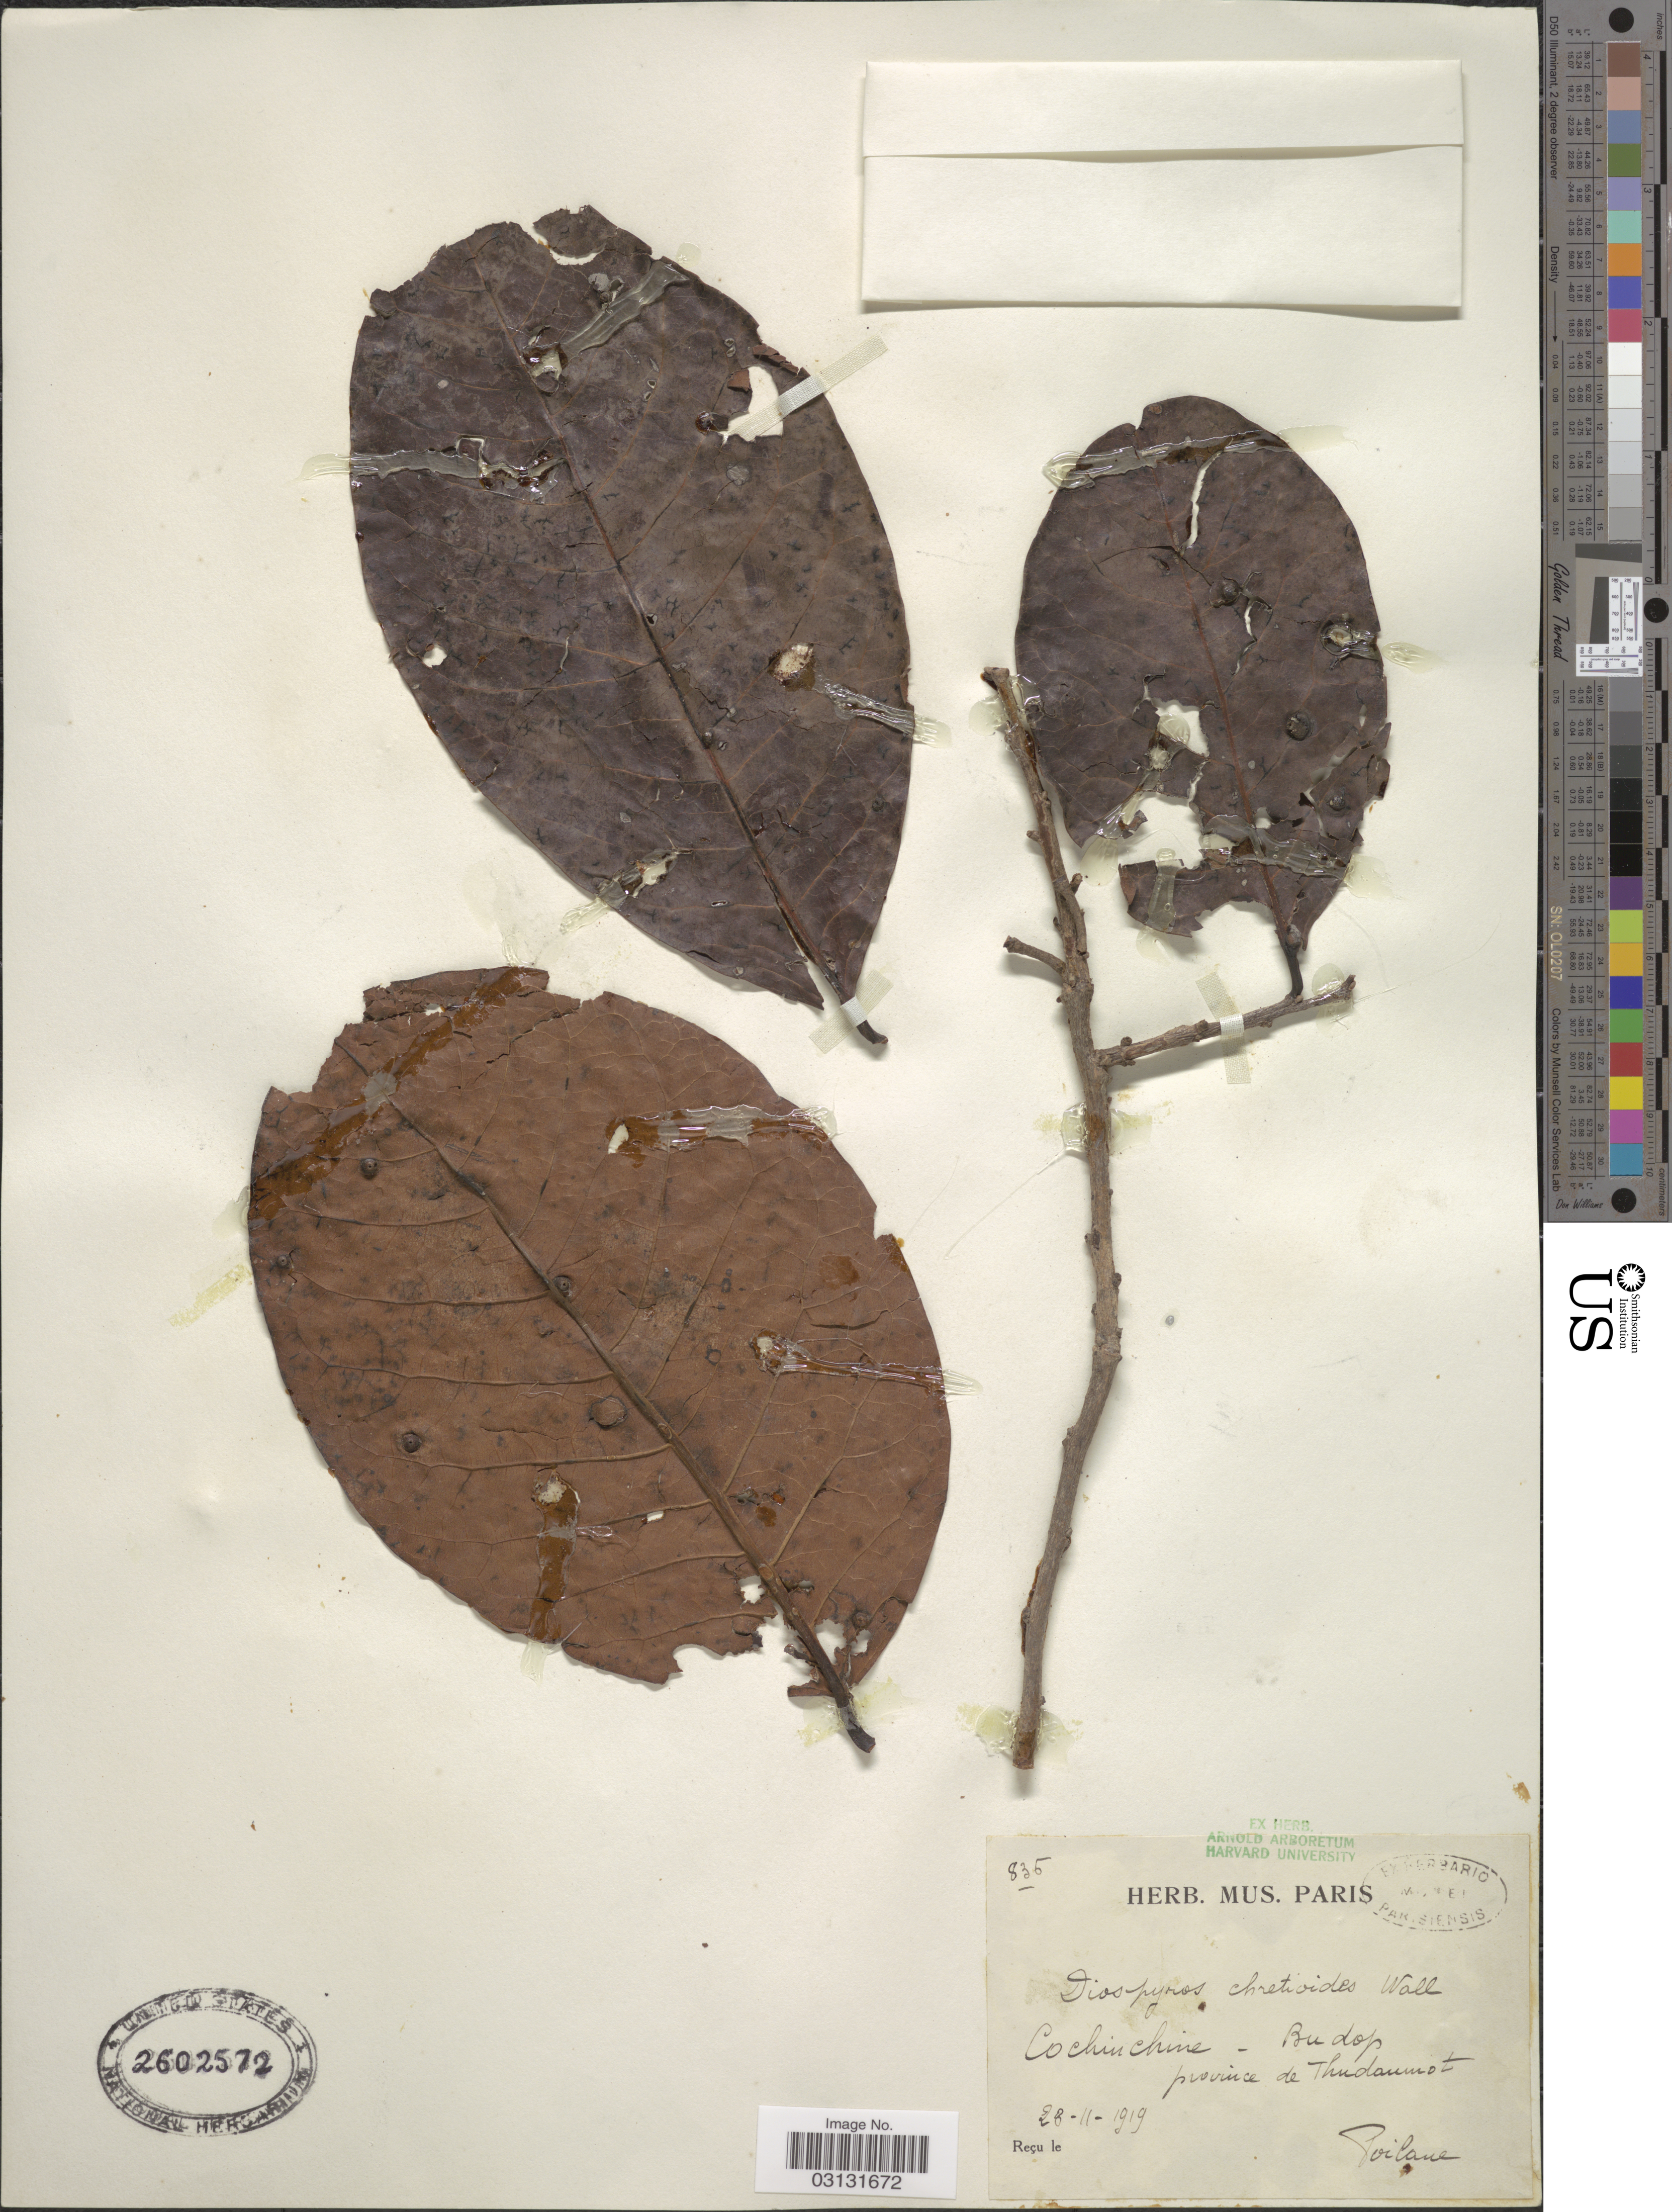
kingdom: Plantae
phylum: Tracheophyta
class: Magnoliopsida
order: Ericales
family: Ebenaceae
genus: Diospyros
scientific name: Diospyros ehretioides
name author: Wall. ex G. Don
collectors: -. Poilane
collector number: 835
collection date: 1919-11-23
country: Vietnam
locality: Cochinchine- Budop. Province de Thudanmot [interpreted].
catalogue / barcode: US 2602572